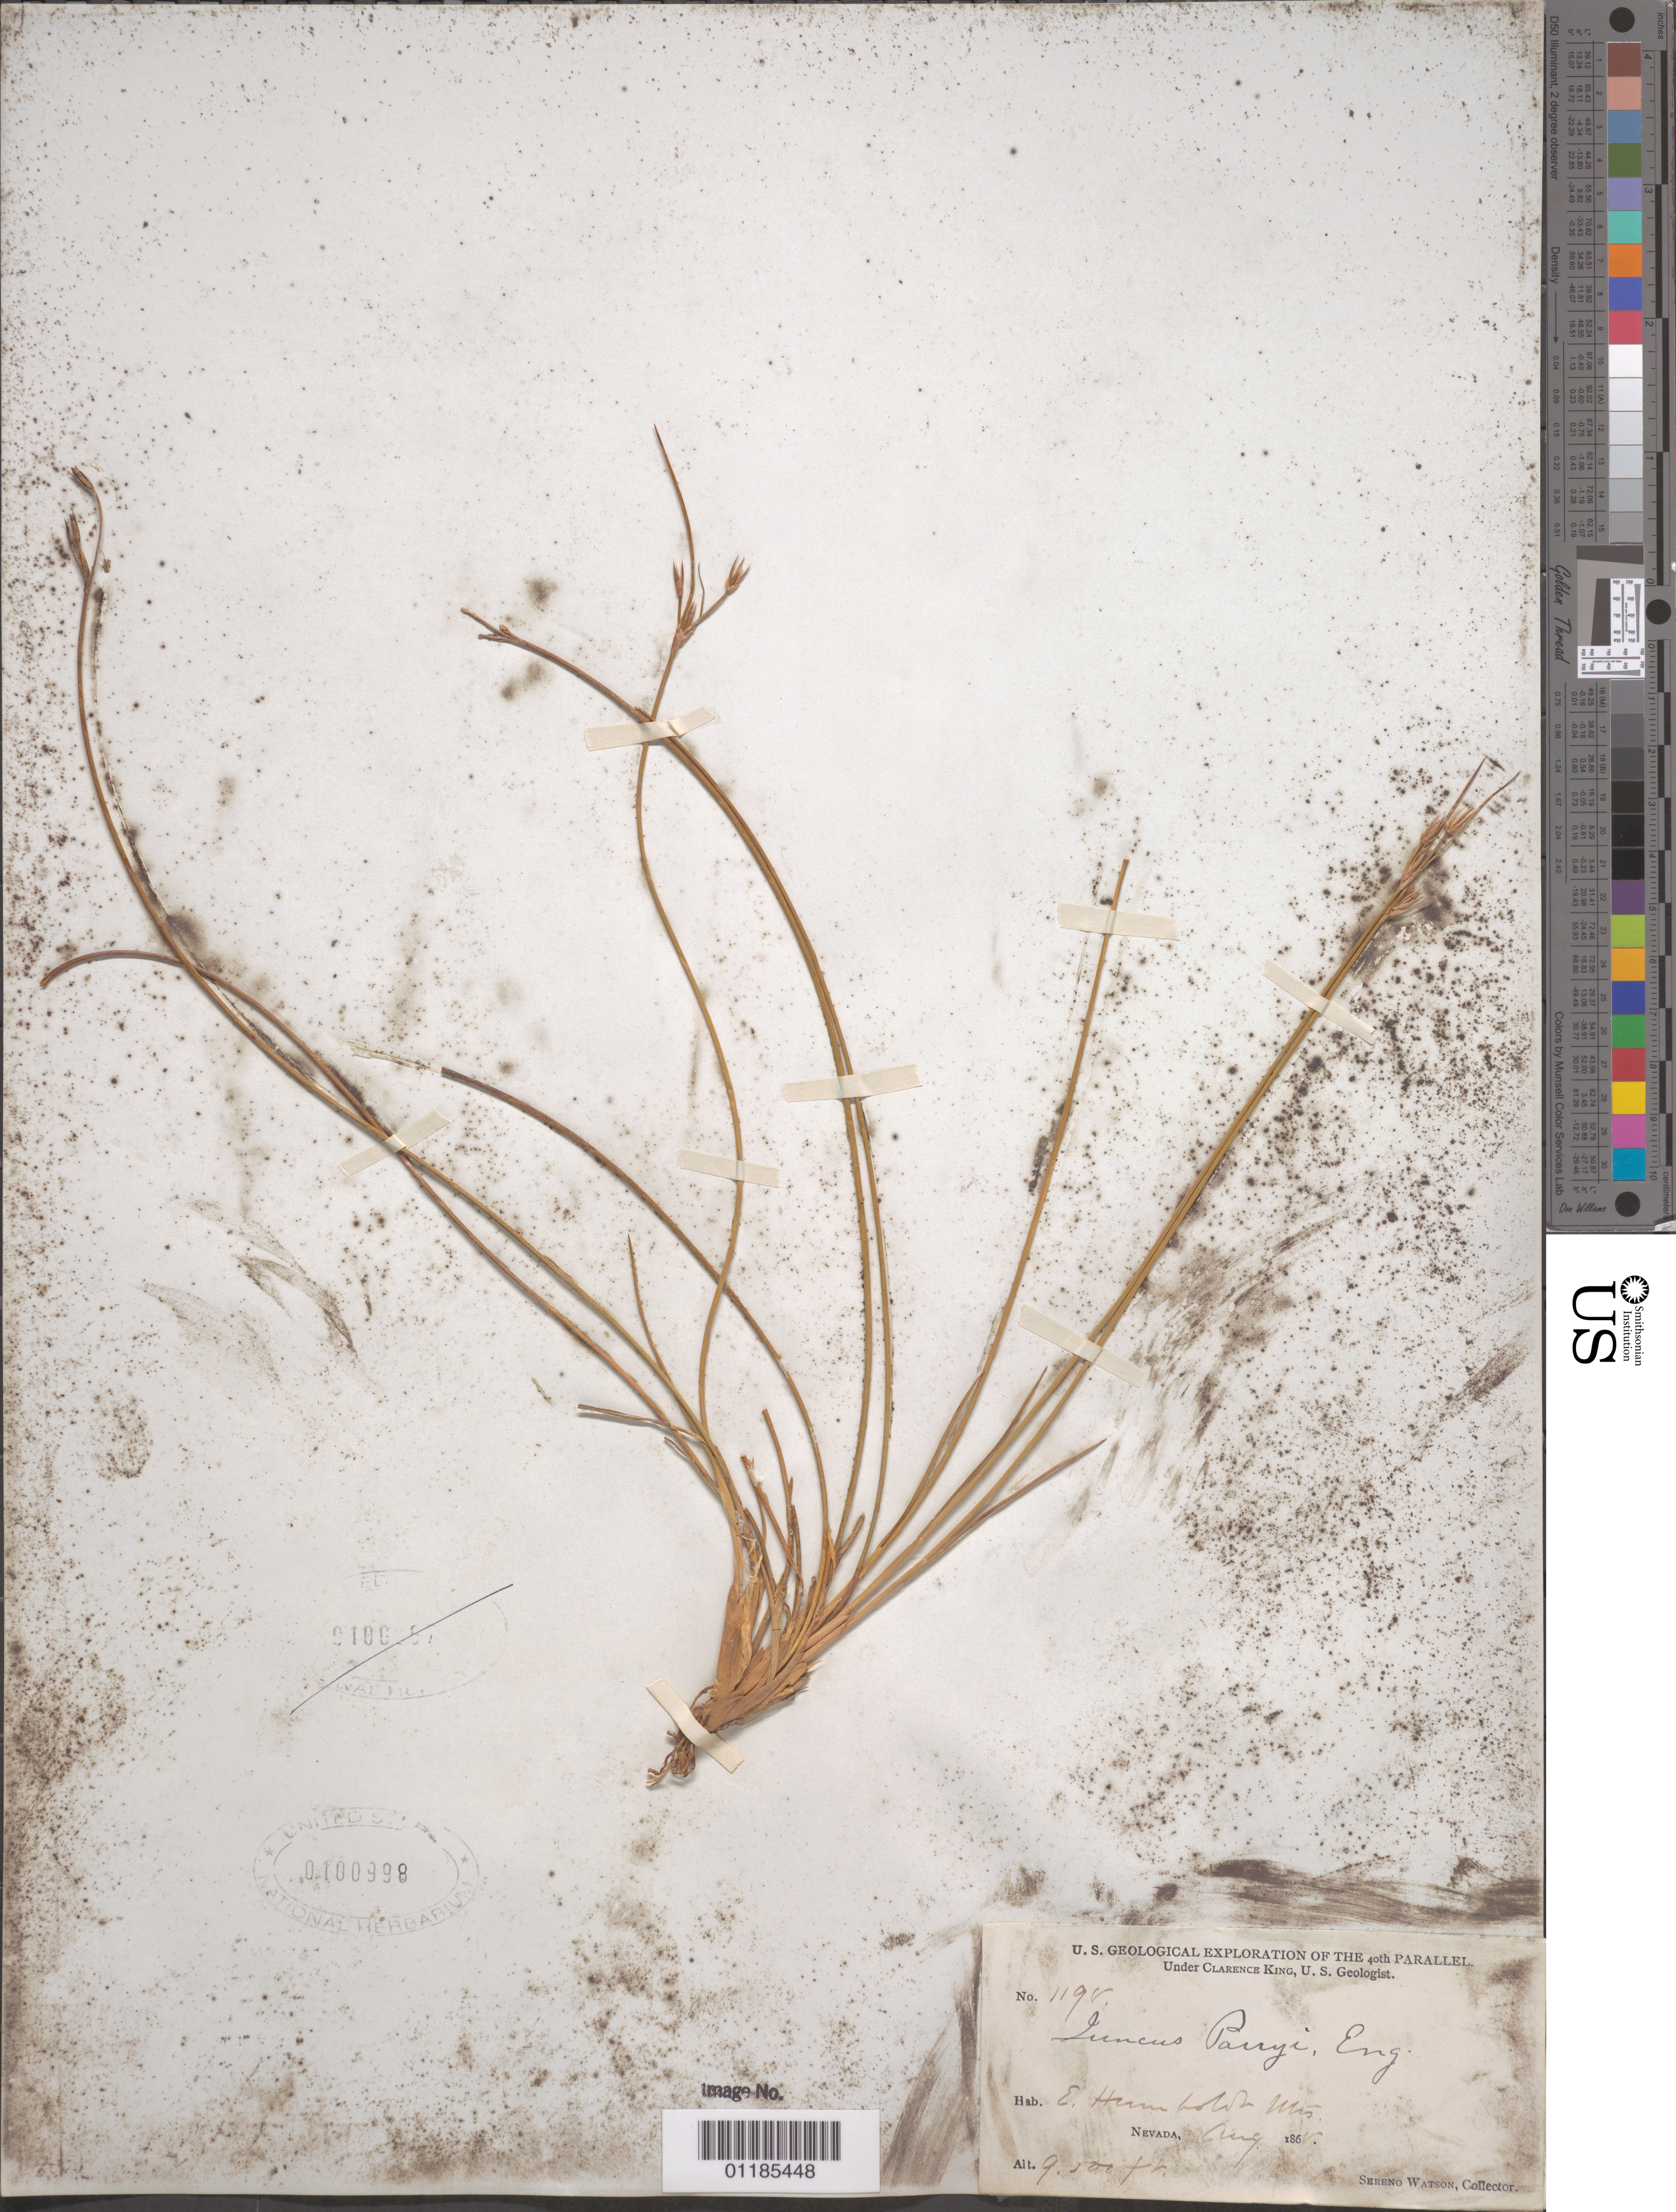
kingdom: Plantae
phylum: Tracheophyta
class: Liliopsida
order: Poales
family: Juncaceae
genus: Juncus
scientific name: Juncus parryi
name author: Engelm.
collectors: S. Watson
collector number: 1198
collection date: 1868-08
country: United States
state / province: Nevada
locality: E. Humboldt Mts.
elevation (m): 2896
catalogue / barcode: US 100998